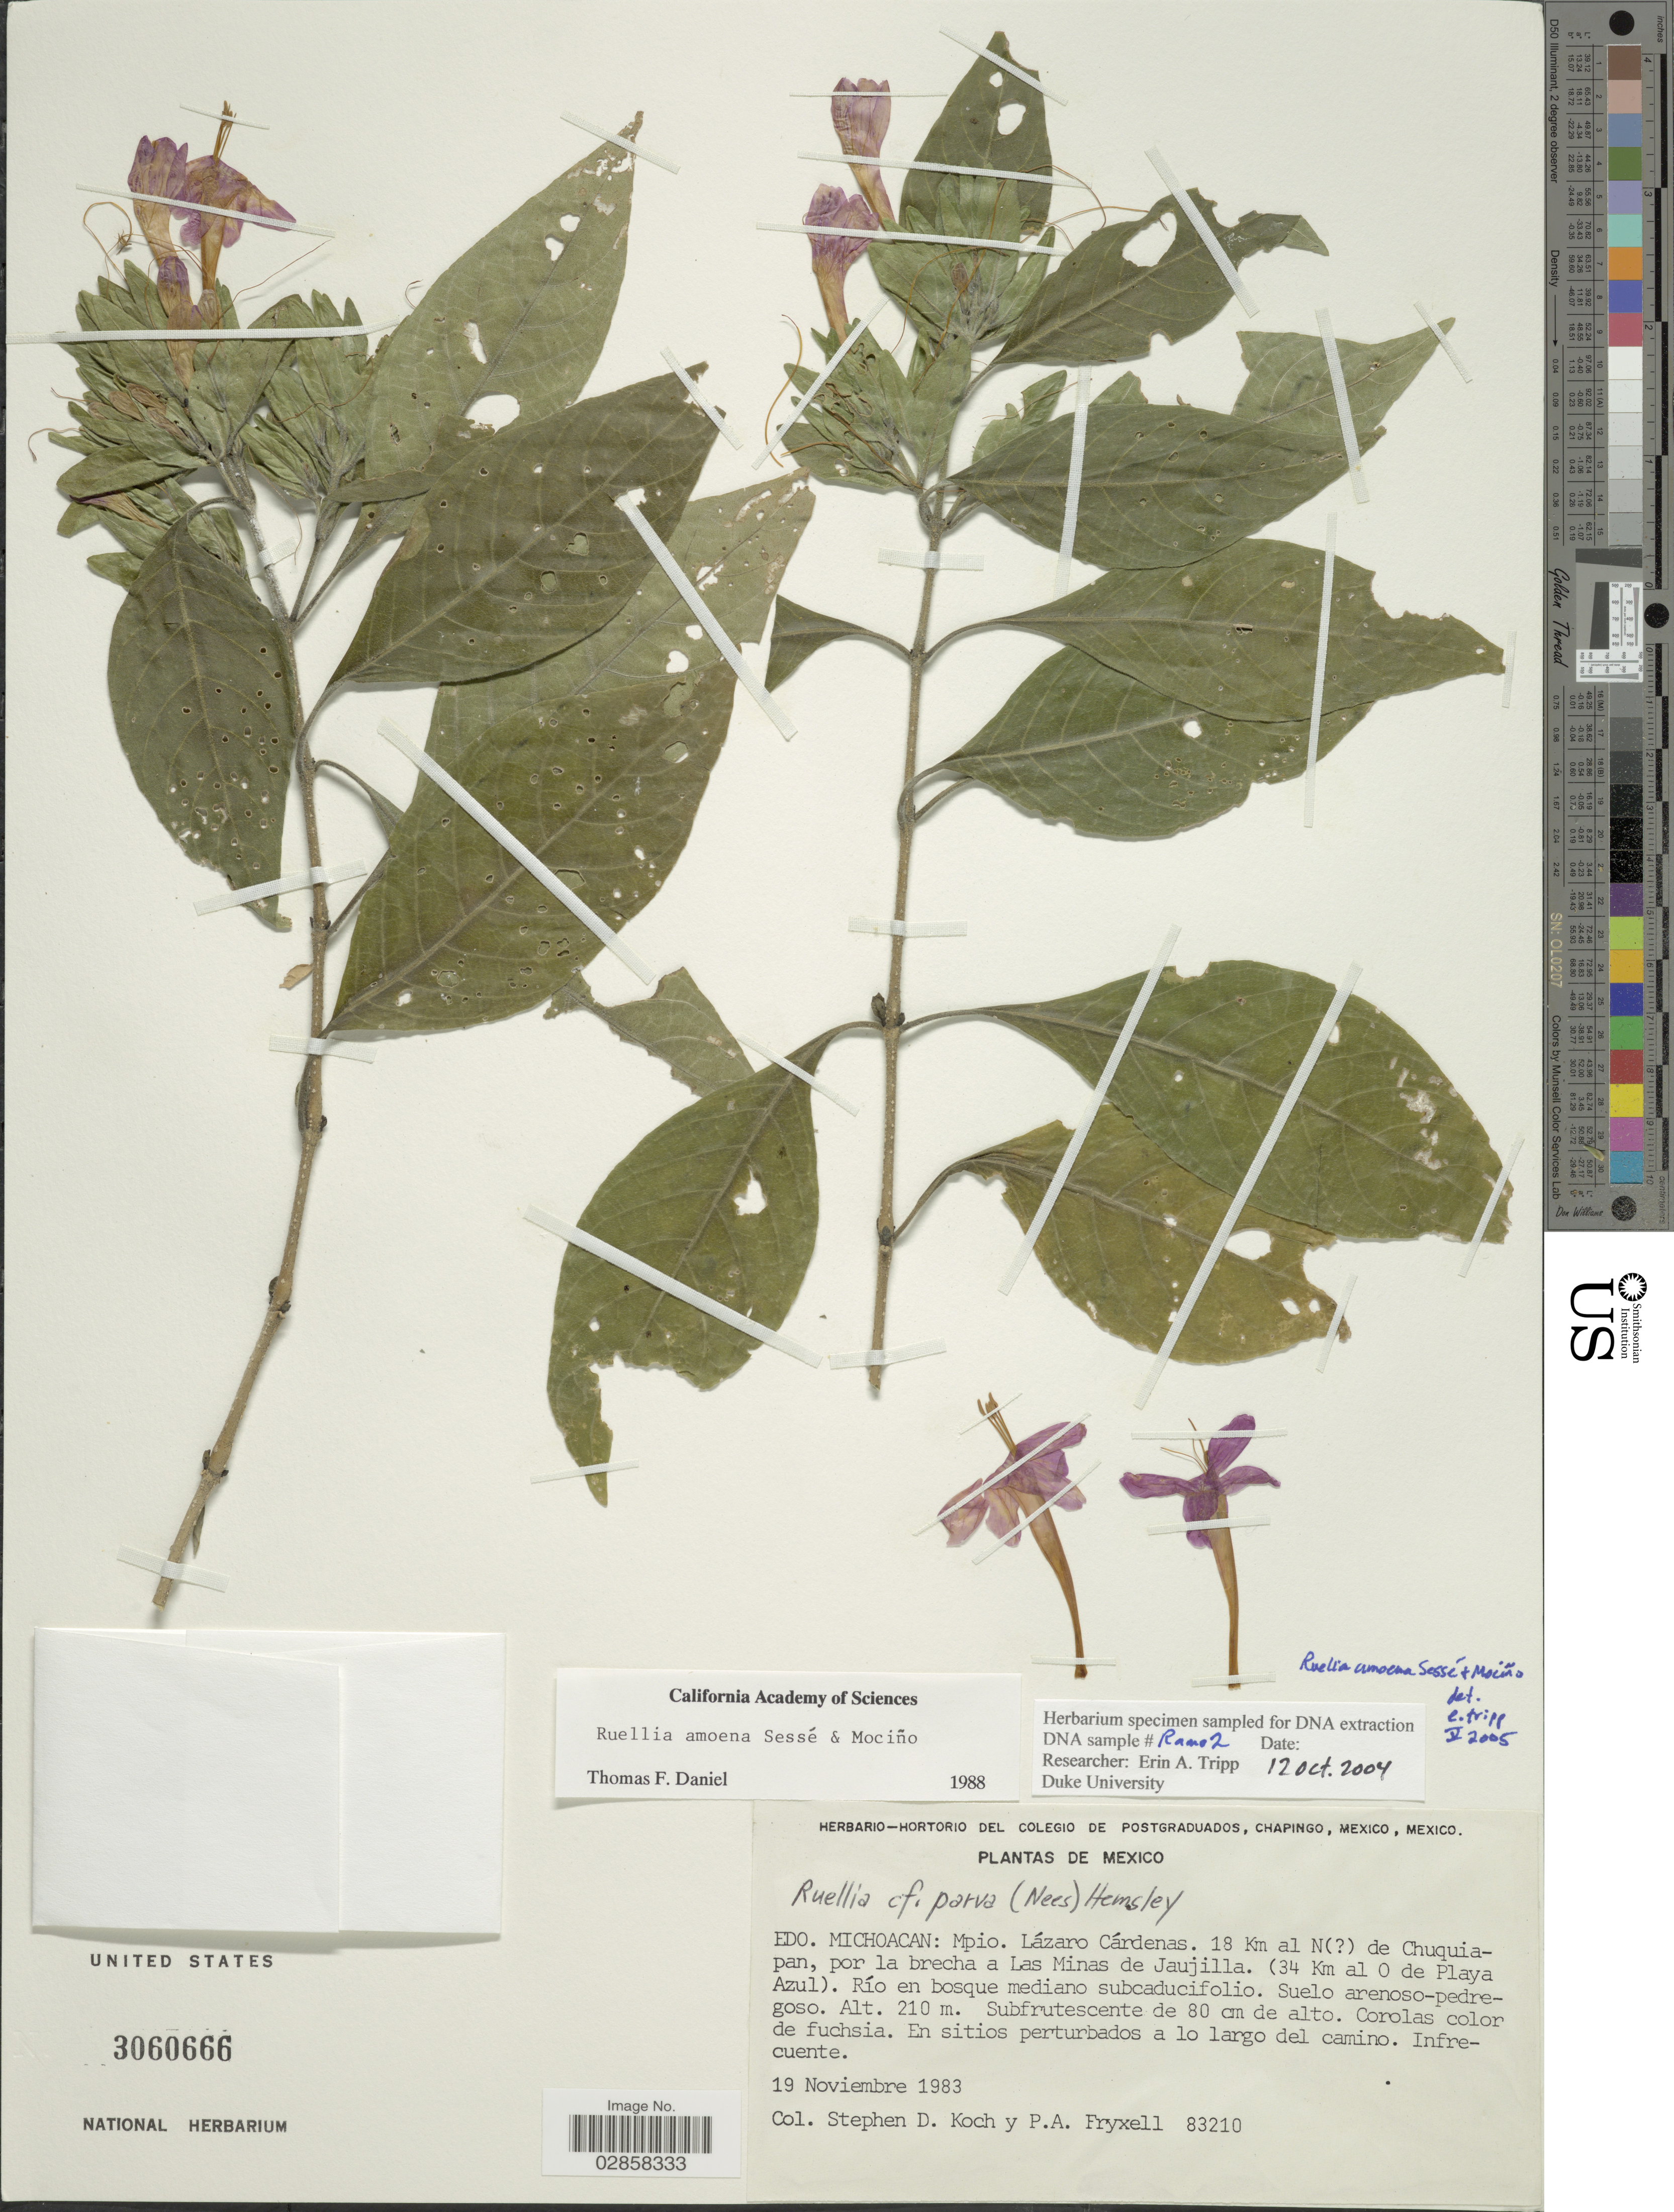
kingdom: Plantae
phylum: Tracheophyta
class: Magnoliopsida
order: Lamiales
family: Acanthaceae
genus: Ruellia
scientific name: Ruellia amoena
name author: Sessé & Moc.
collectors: S. D. Koch & P. A. Fryxell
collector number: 83210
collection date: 1983-11-19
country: Mexico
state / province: Michoacán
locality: Mpio. Lázaro Cárdenas. 18 Km al N( [unsure placement]) de Chuquiapan, por la brecha a Las Minas de Jaujilla. (34 Km al O de Playa Azul).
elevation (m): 210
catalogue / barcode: US 3060666